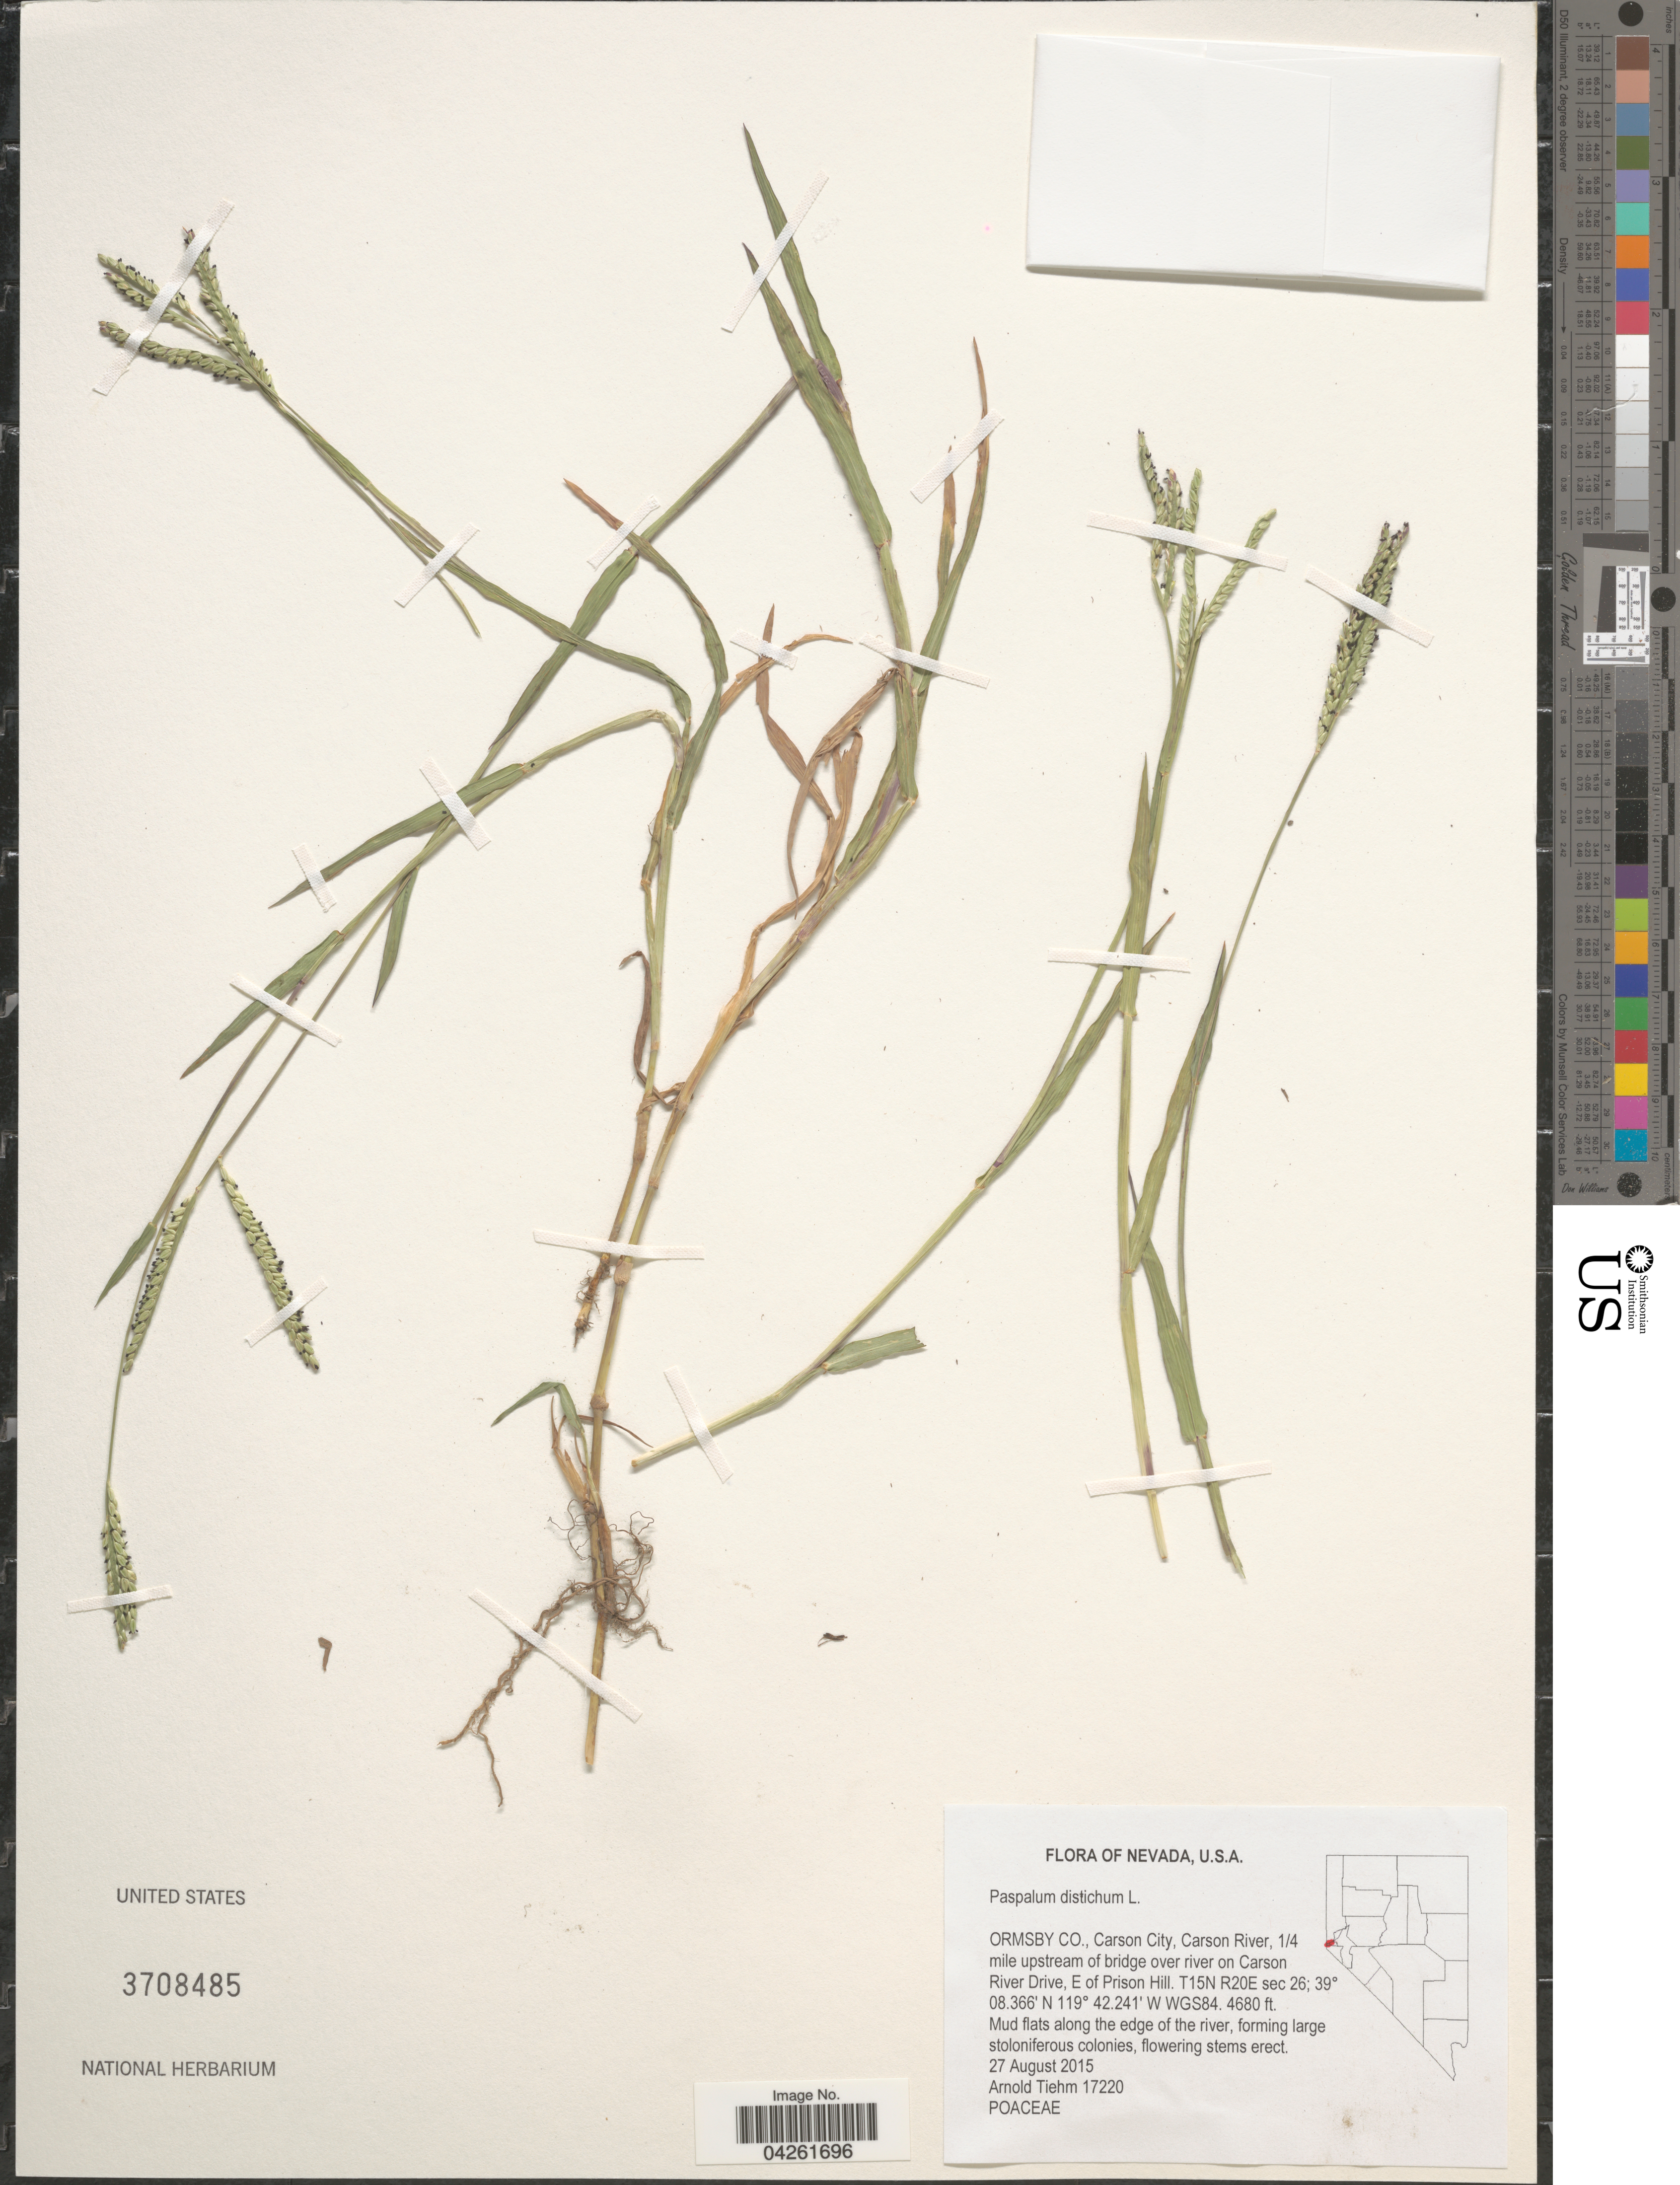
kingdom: Plantae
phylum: Tracheophyta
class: Liliopsida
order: Poales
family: Poaceae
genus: Paspalum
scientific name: Paspalum distichum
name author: L.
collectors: A. Tiehm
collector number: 17220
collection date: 2015-08-27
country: United States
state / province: Nevada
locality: Ormsby Co., Carson City, Carson River, 1/4 mile upstream of bridge over river on Carson River Drive, E of Prison Hill. T15N R20E sec 26.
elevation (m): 1426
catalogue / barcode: US 3708485